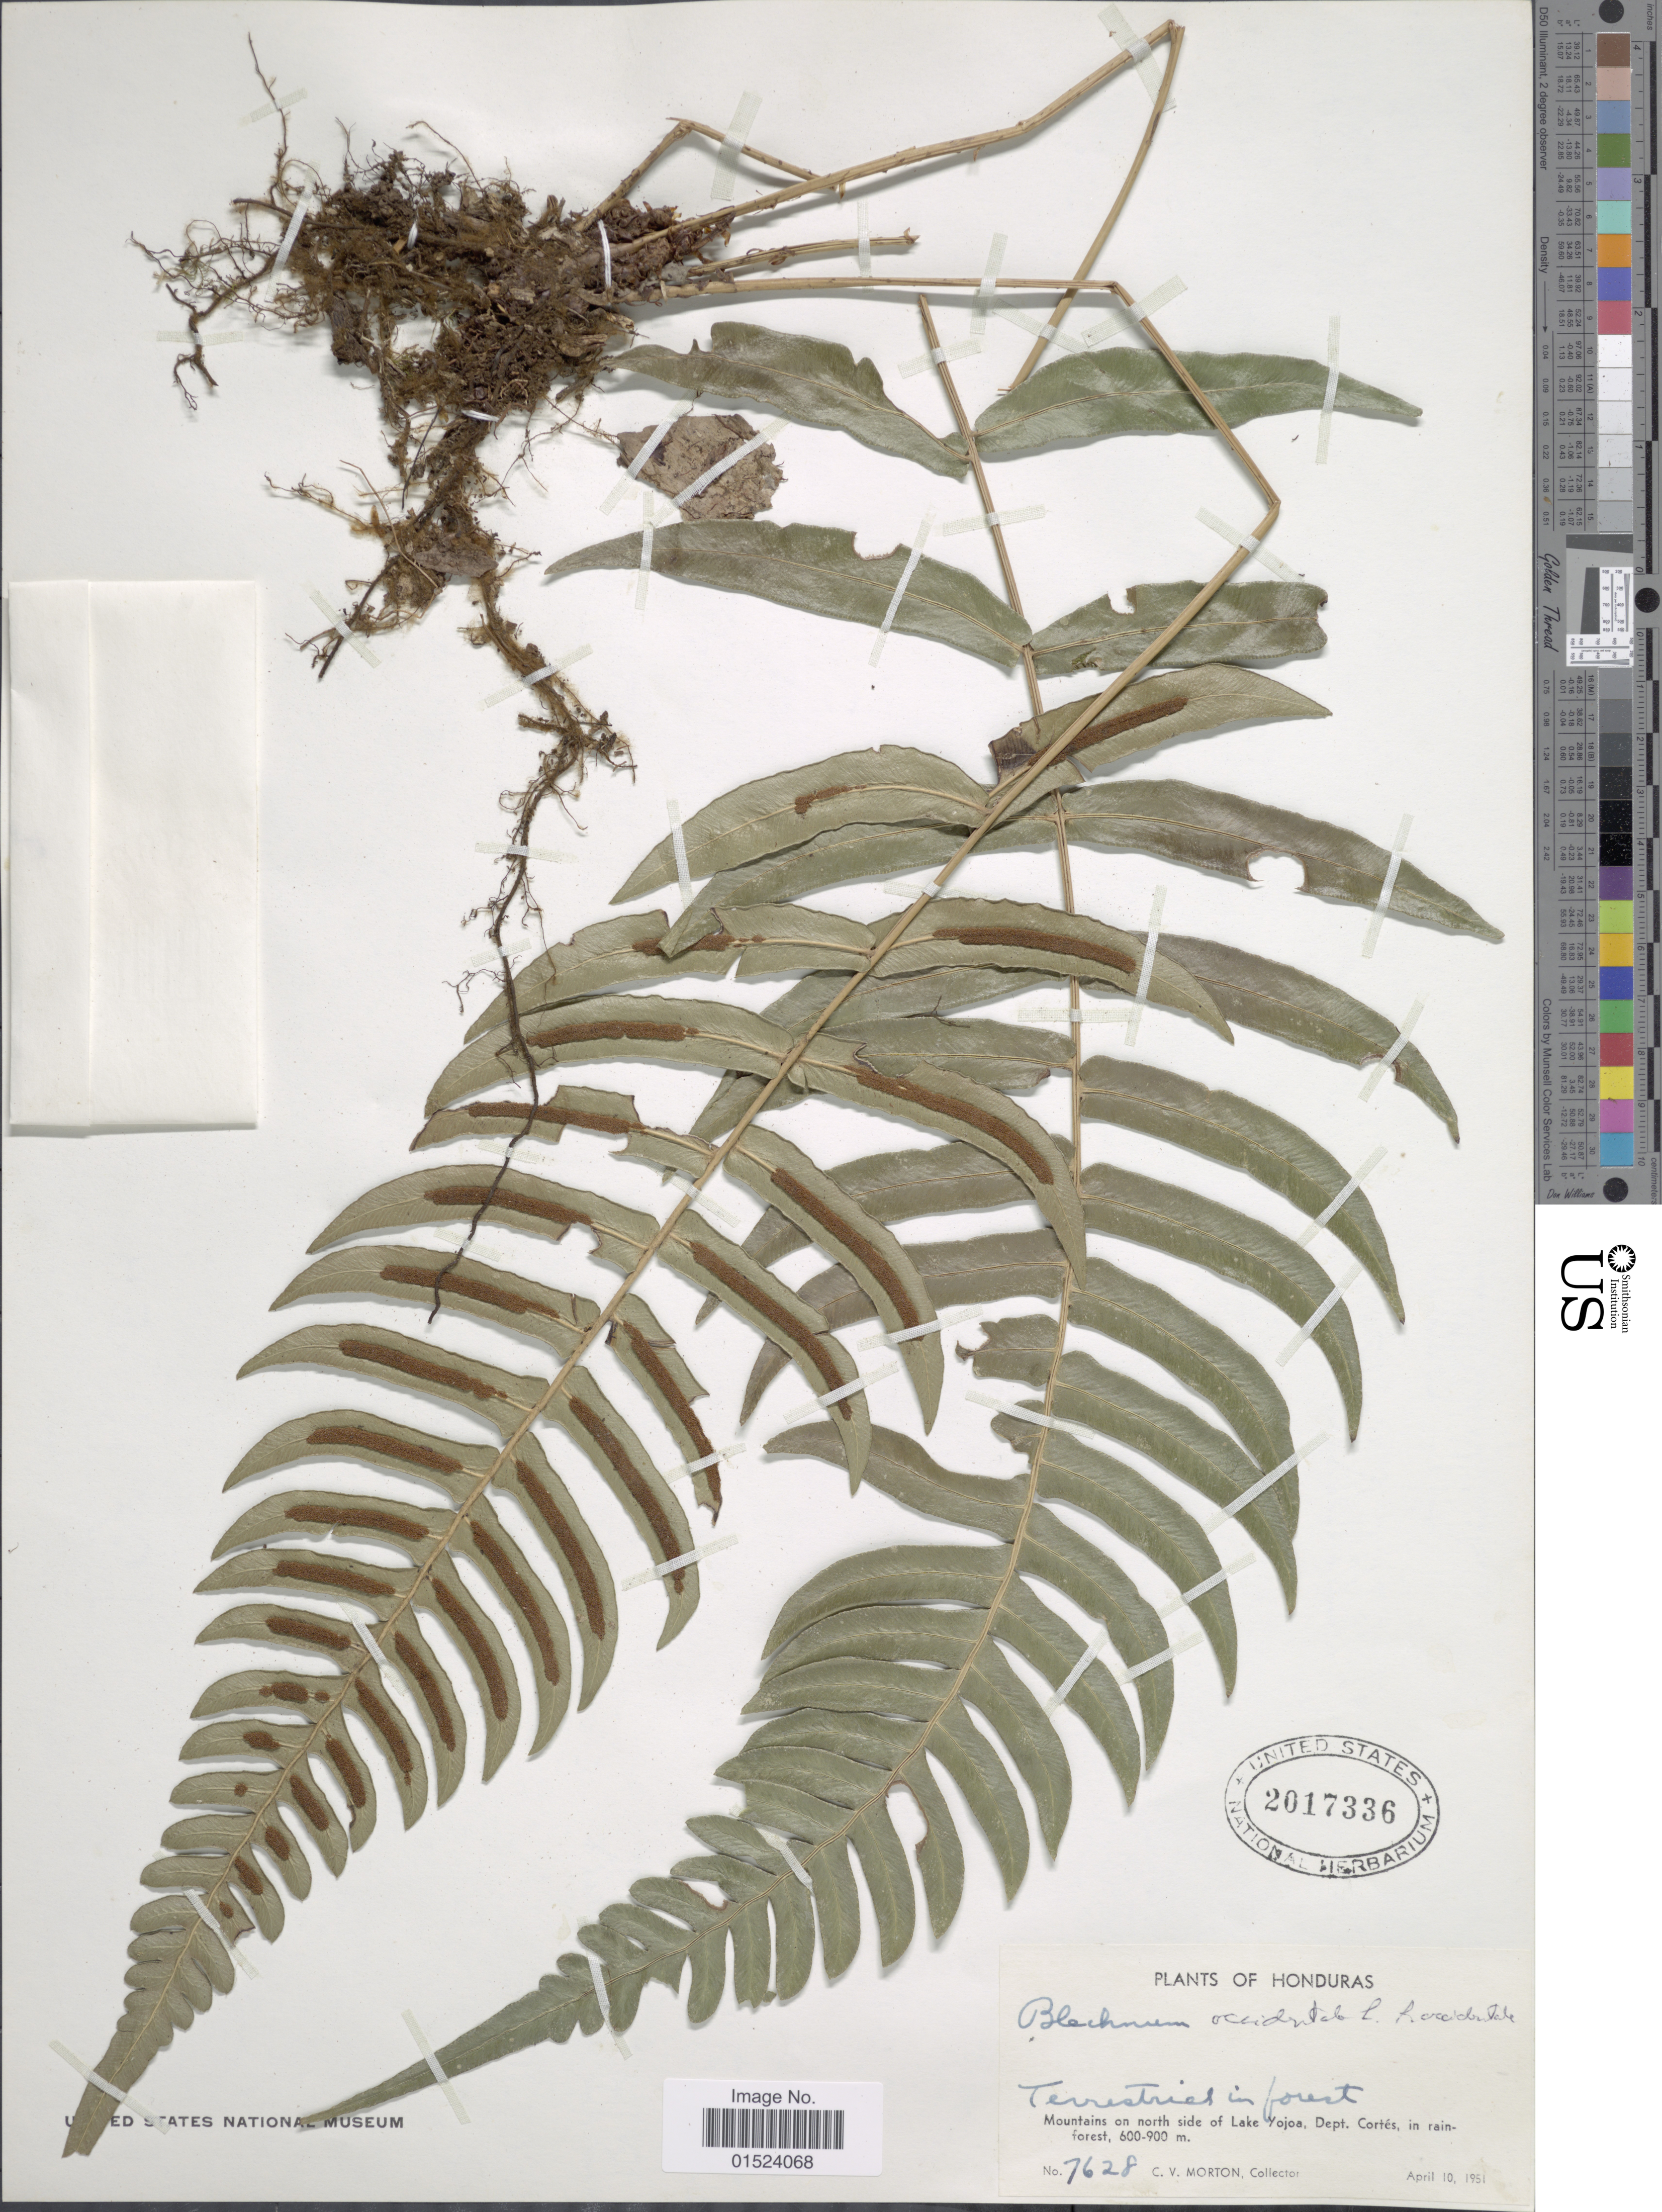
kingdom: Plantae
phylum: Tracheophyta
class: Polypodiopsida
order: Polypodiales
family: Blechnaceae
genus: Blechnum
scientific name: Blechnum glandulosum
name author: Link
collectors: C. V. Morton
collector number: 7628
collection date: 1951-04-10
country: Honduras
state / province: Cortés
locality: Mountains on north side of Lake Yojoa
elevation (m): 600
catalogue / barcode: US 2017336